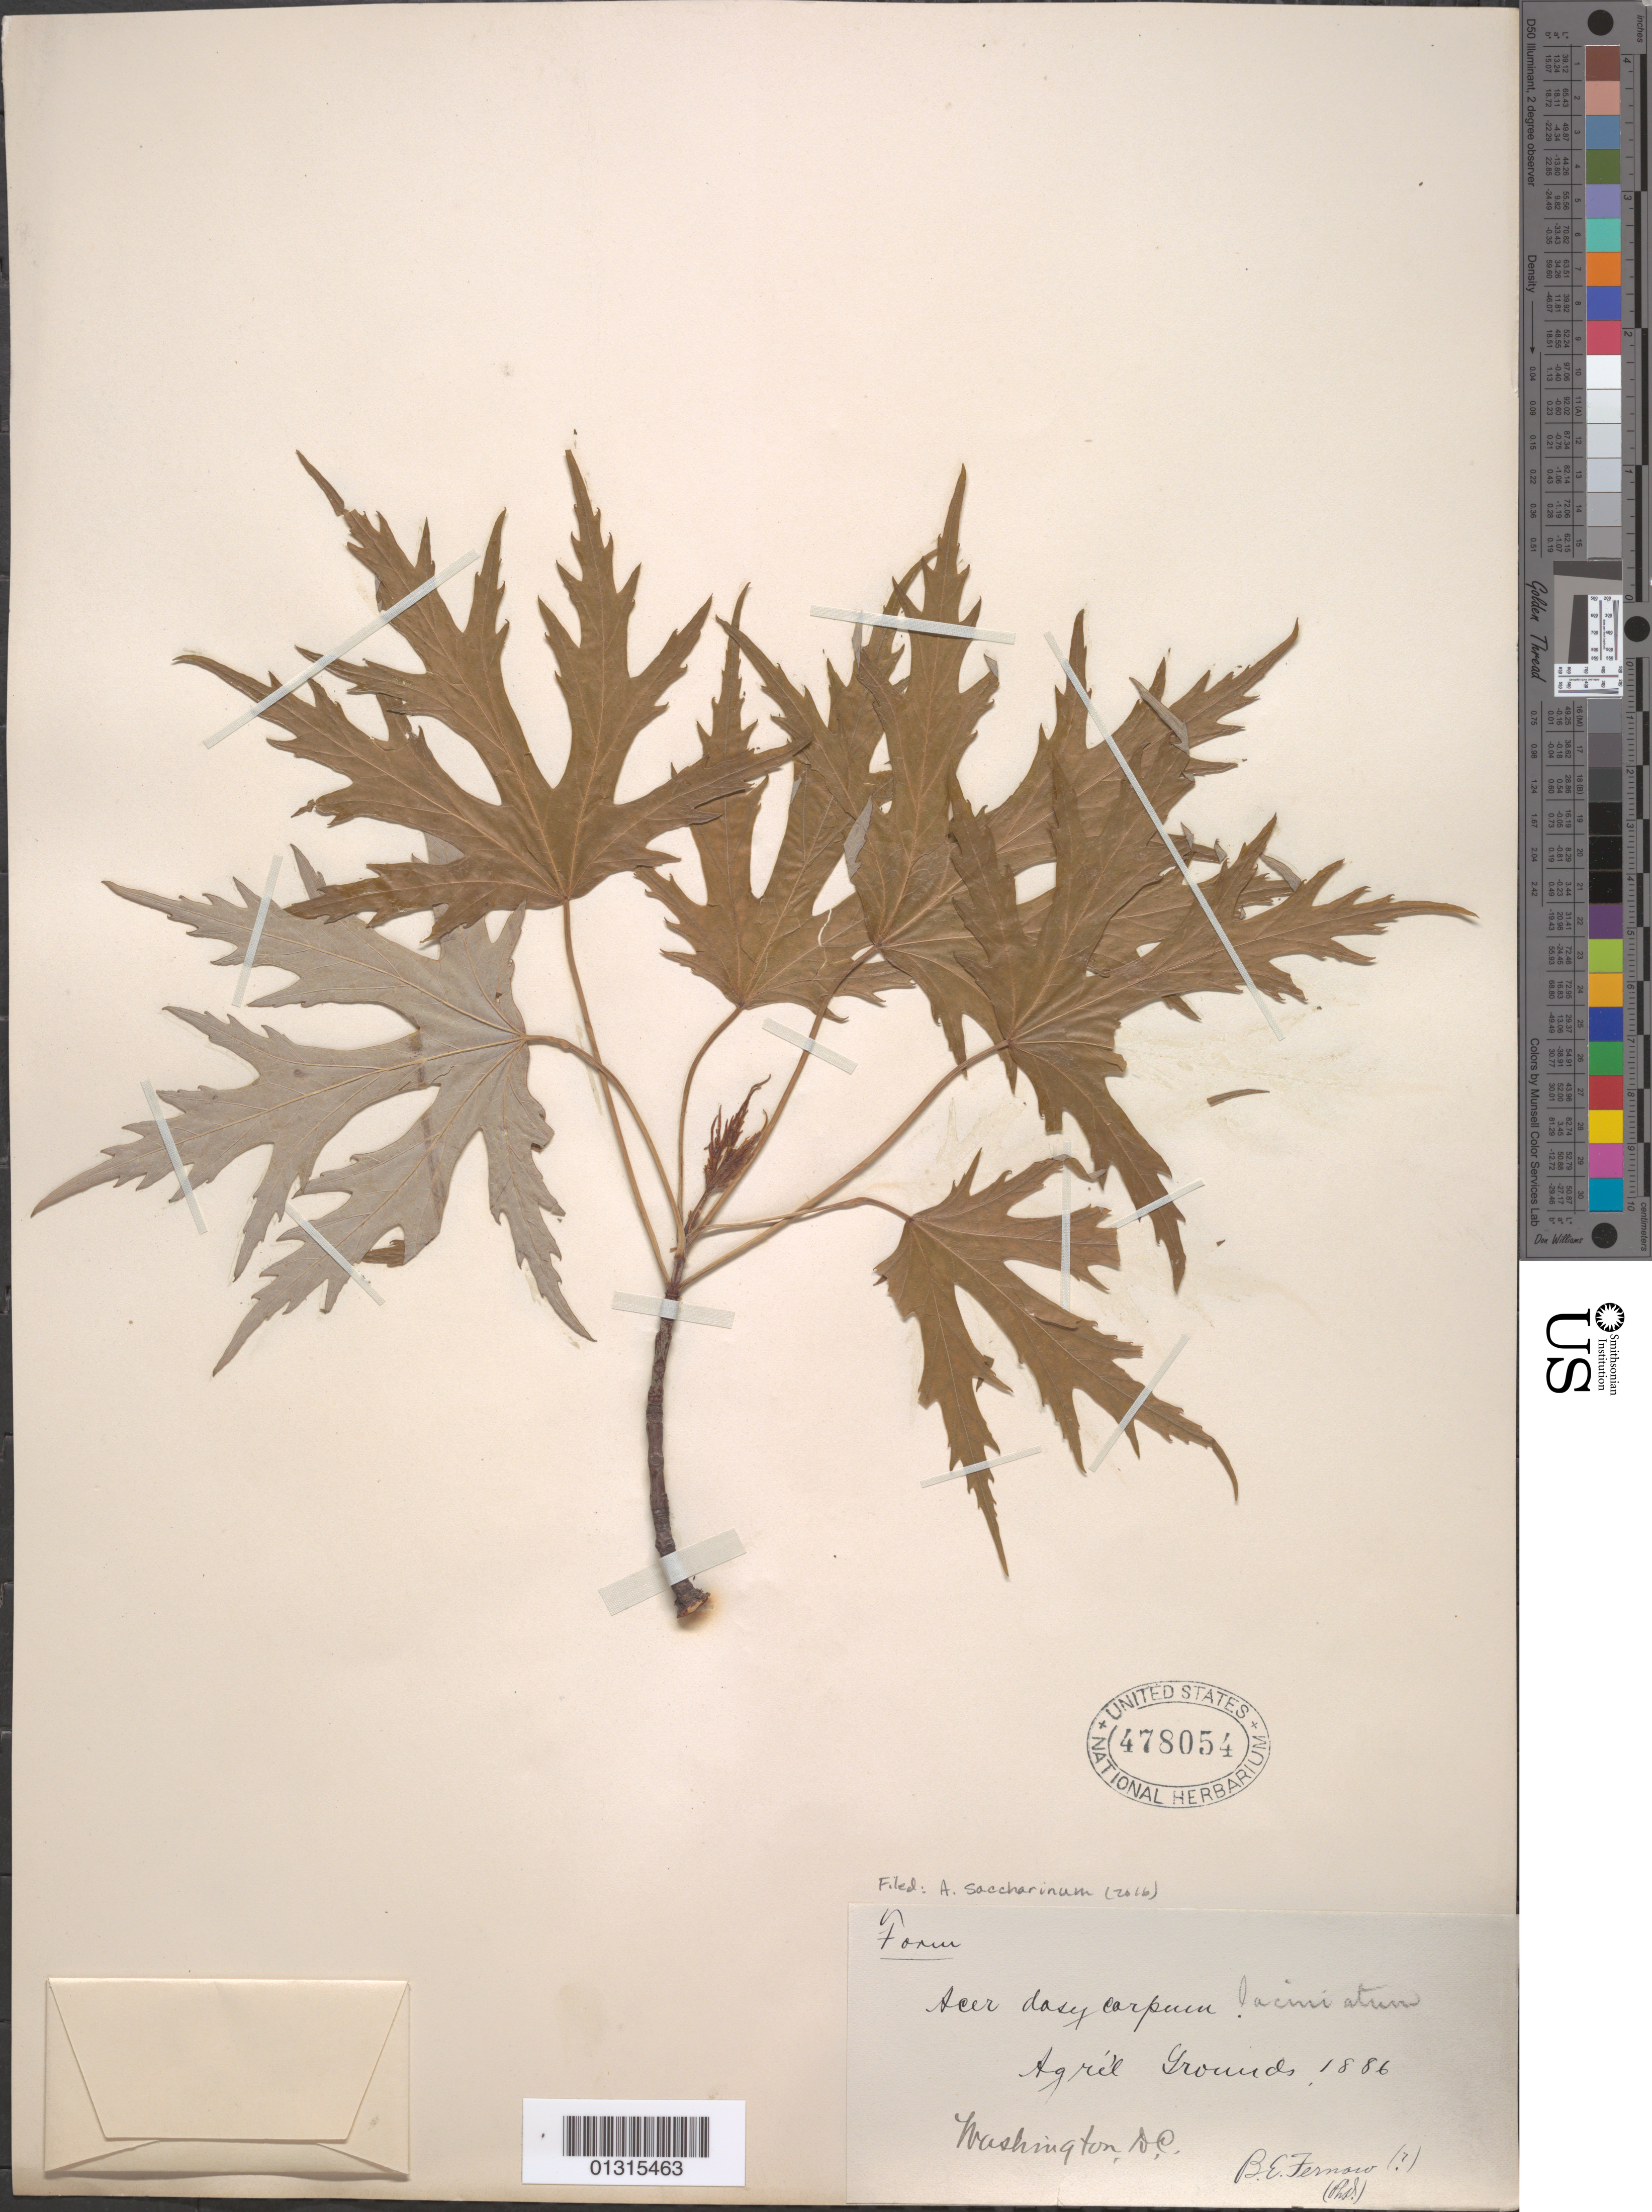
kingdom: Plantae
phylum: Tracheophyta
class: Magnoliopsida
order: Sapindales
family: Sapindaceae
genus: Acer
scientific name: Acer saccharinum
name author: L.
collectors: B. Fernow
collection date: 1886-04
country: United States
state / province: District of Columbia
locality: Grounds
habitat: Grounds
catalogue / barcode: US 478054